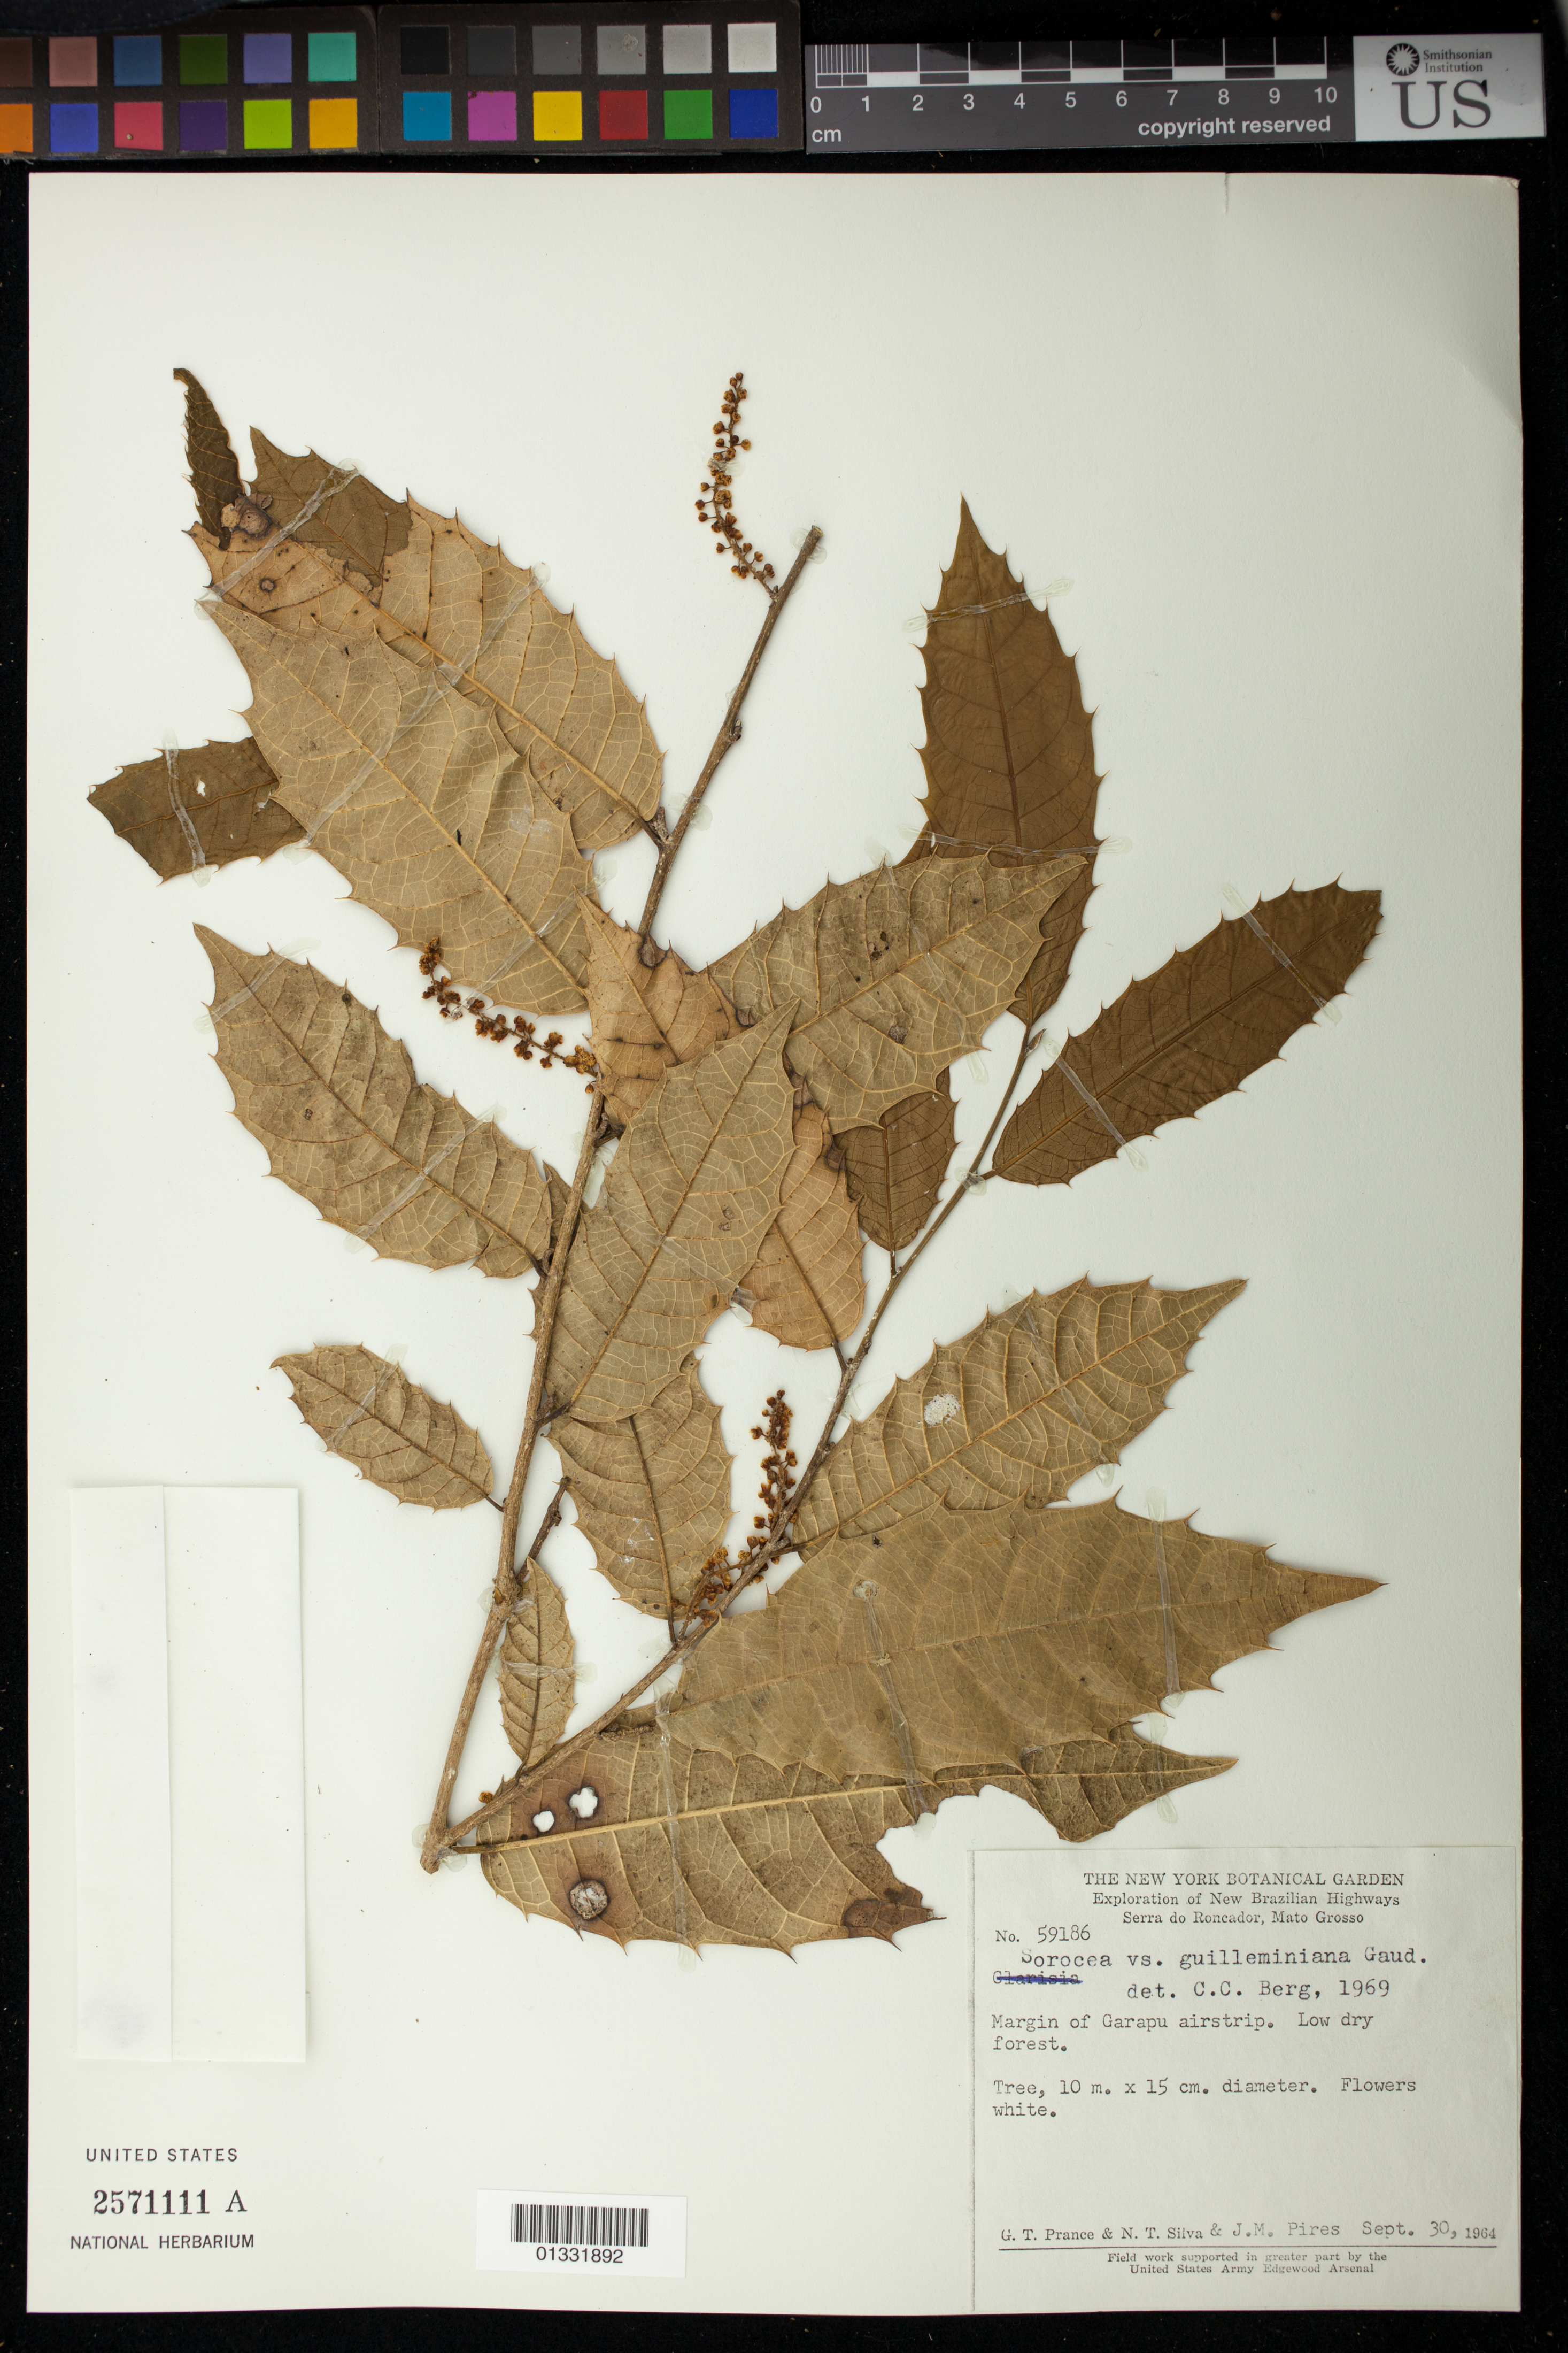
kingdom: Plantae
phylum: Tracheophyta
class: Magnoliopsida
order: Rosales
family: Moraceae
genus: Sorocea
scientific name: Sorocea guilleminiana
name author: Gaudich.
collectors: G. T. Prance, N. T. Silva & J. M. Pires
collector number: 59186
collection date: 1964-09-30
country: Brazil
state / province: Mato Grosso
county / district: Canarana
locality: Serra do Roncador. Margin of Garapu airstrip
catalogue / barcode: US 2571111A